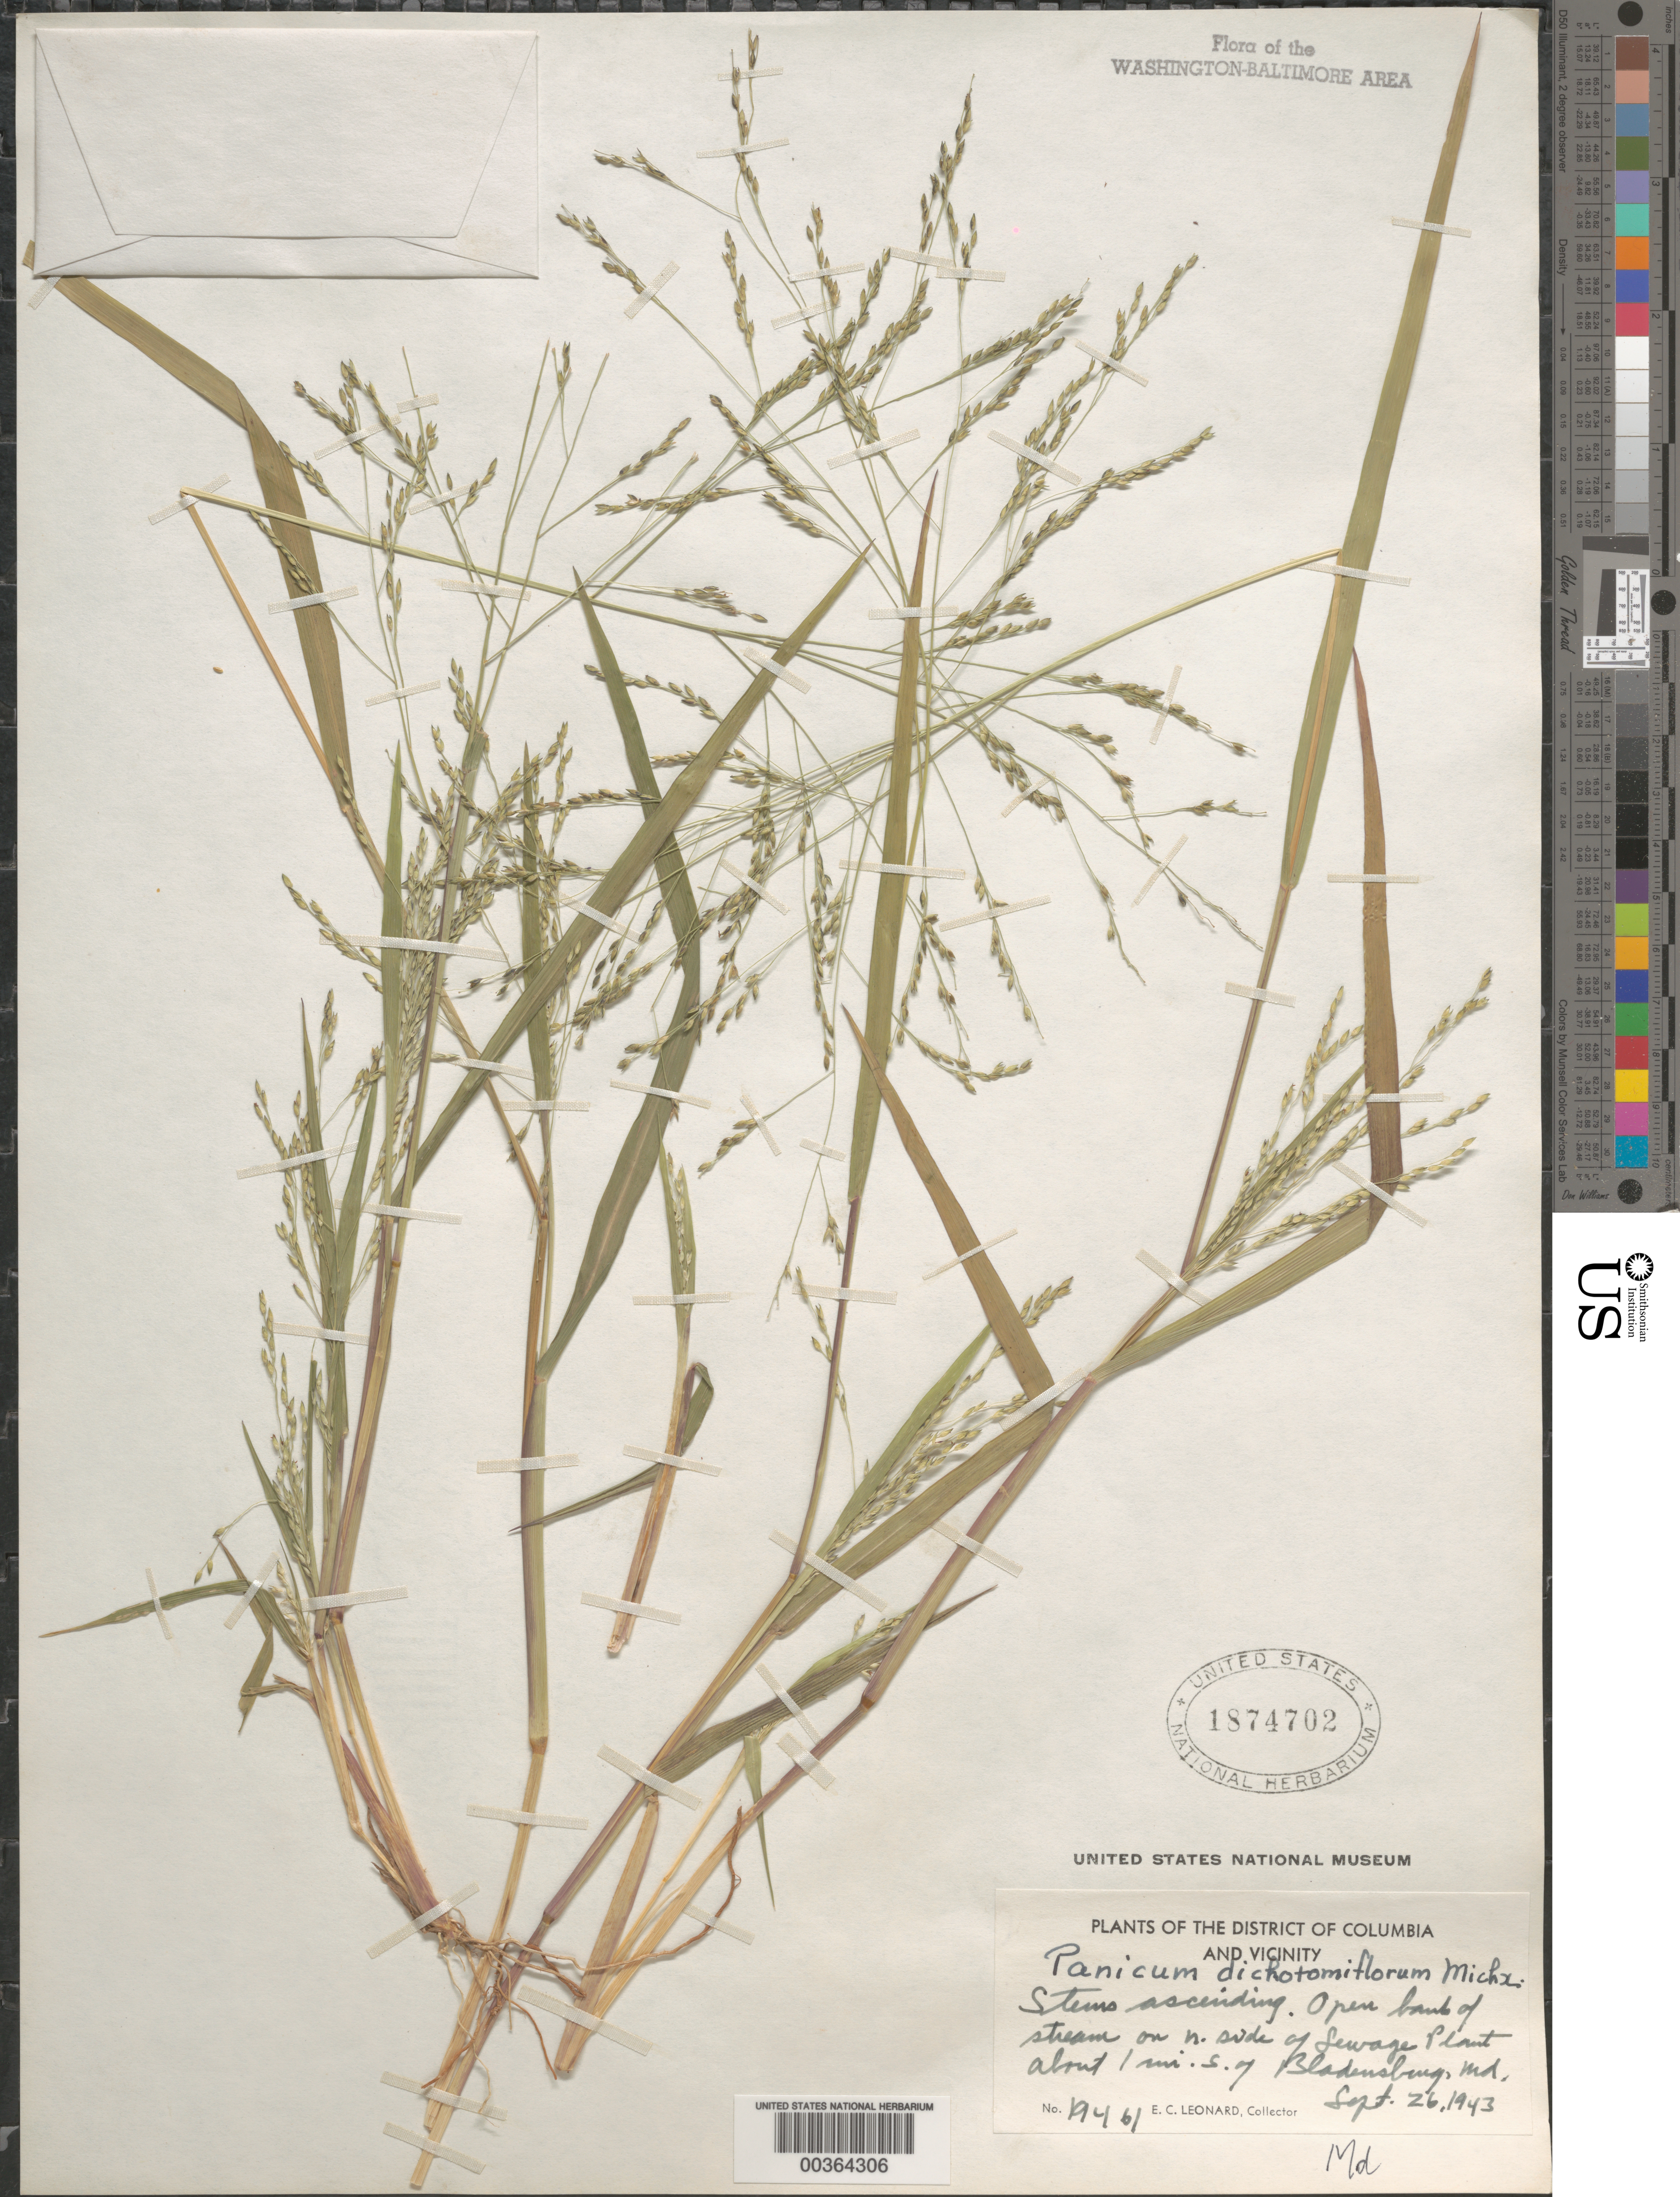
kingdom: Plantae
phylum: Tracheophyta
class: Liliopsida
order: Poales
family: Poaceae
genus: Panicum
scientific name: Panicum dichotomiflorum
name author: Michx.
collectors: E. C. Leonard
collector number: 19461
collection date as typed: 26 Sep 1943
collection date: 1943-09-26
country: United States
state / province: Maryland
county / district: Prince George's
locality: Bladensburg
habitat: Open bank of stream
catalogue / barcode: US 1874702